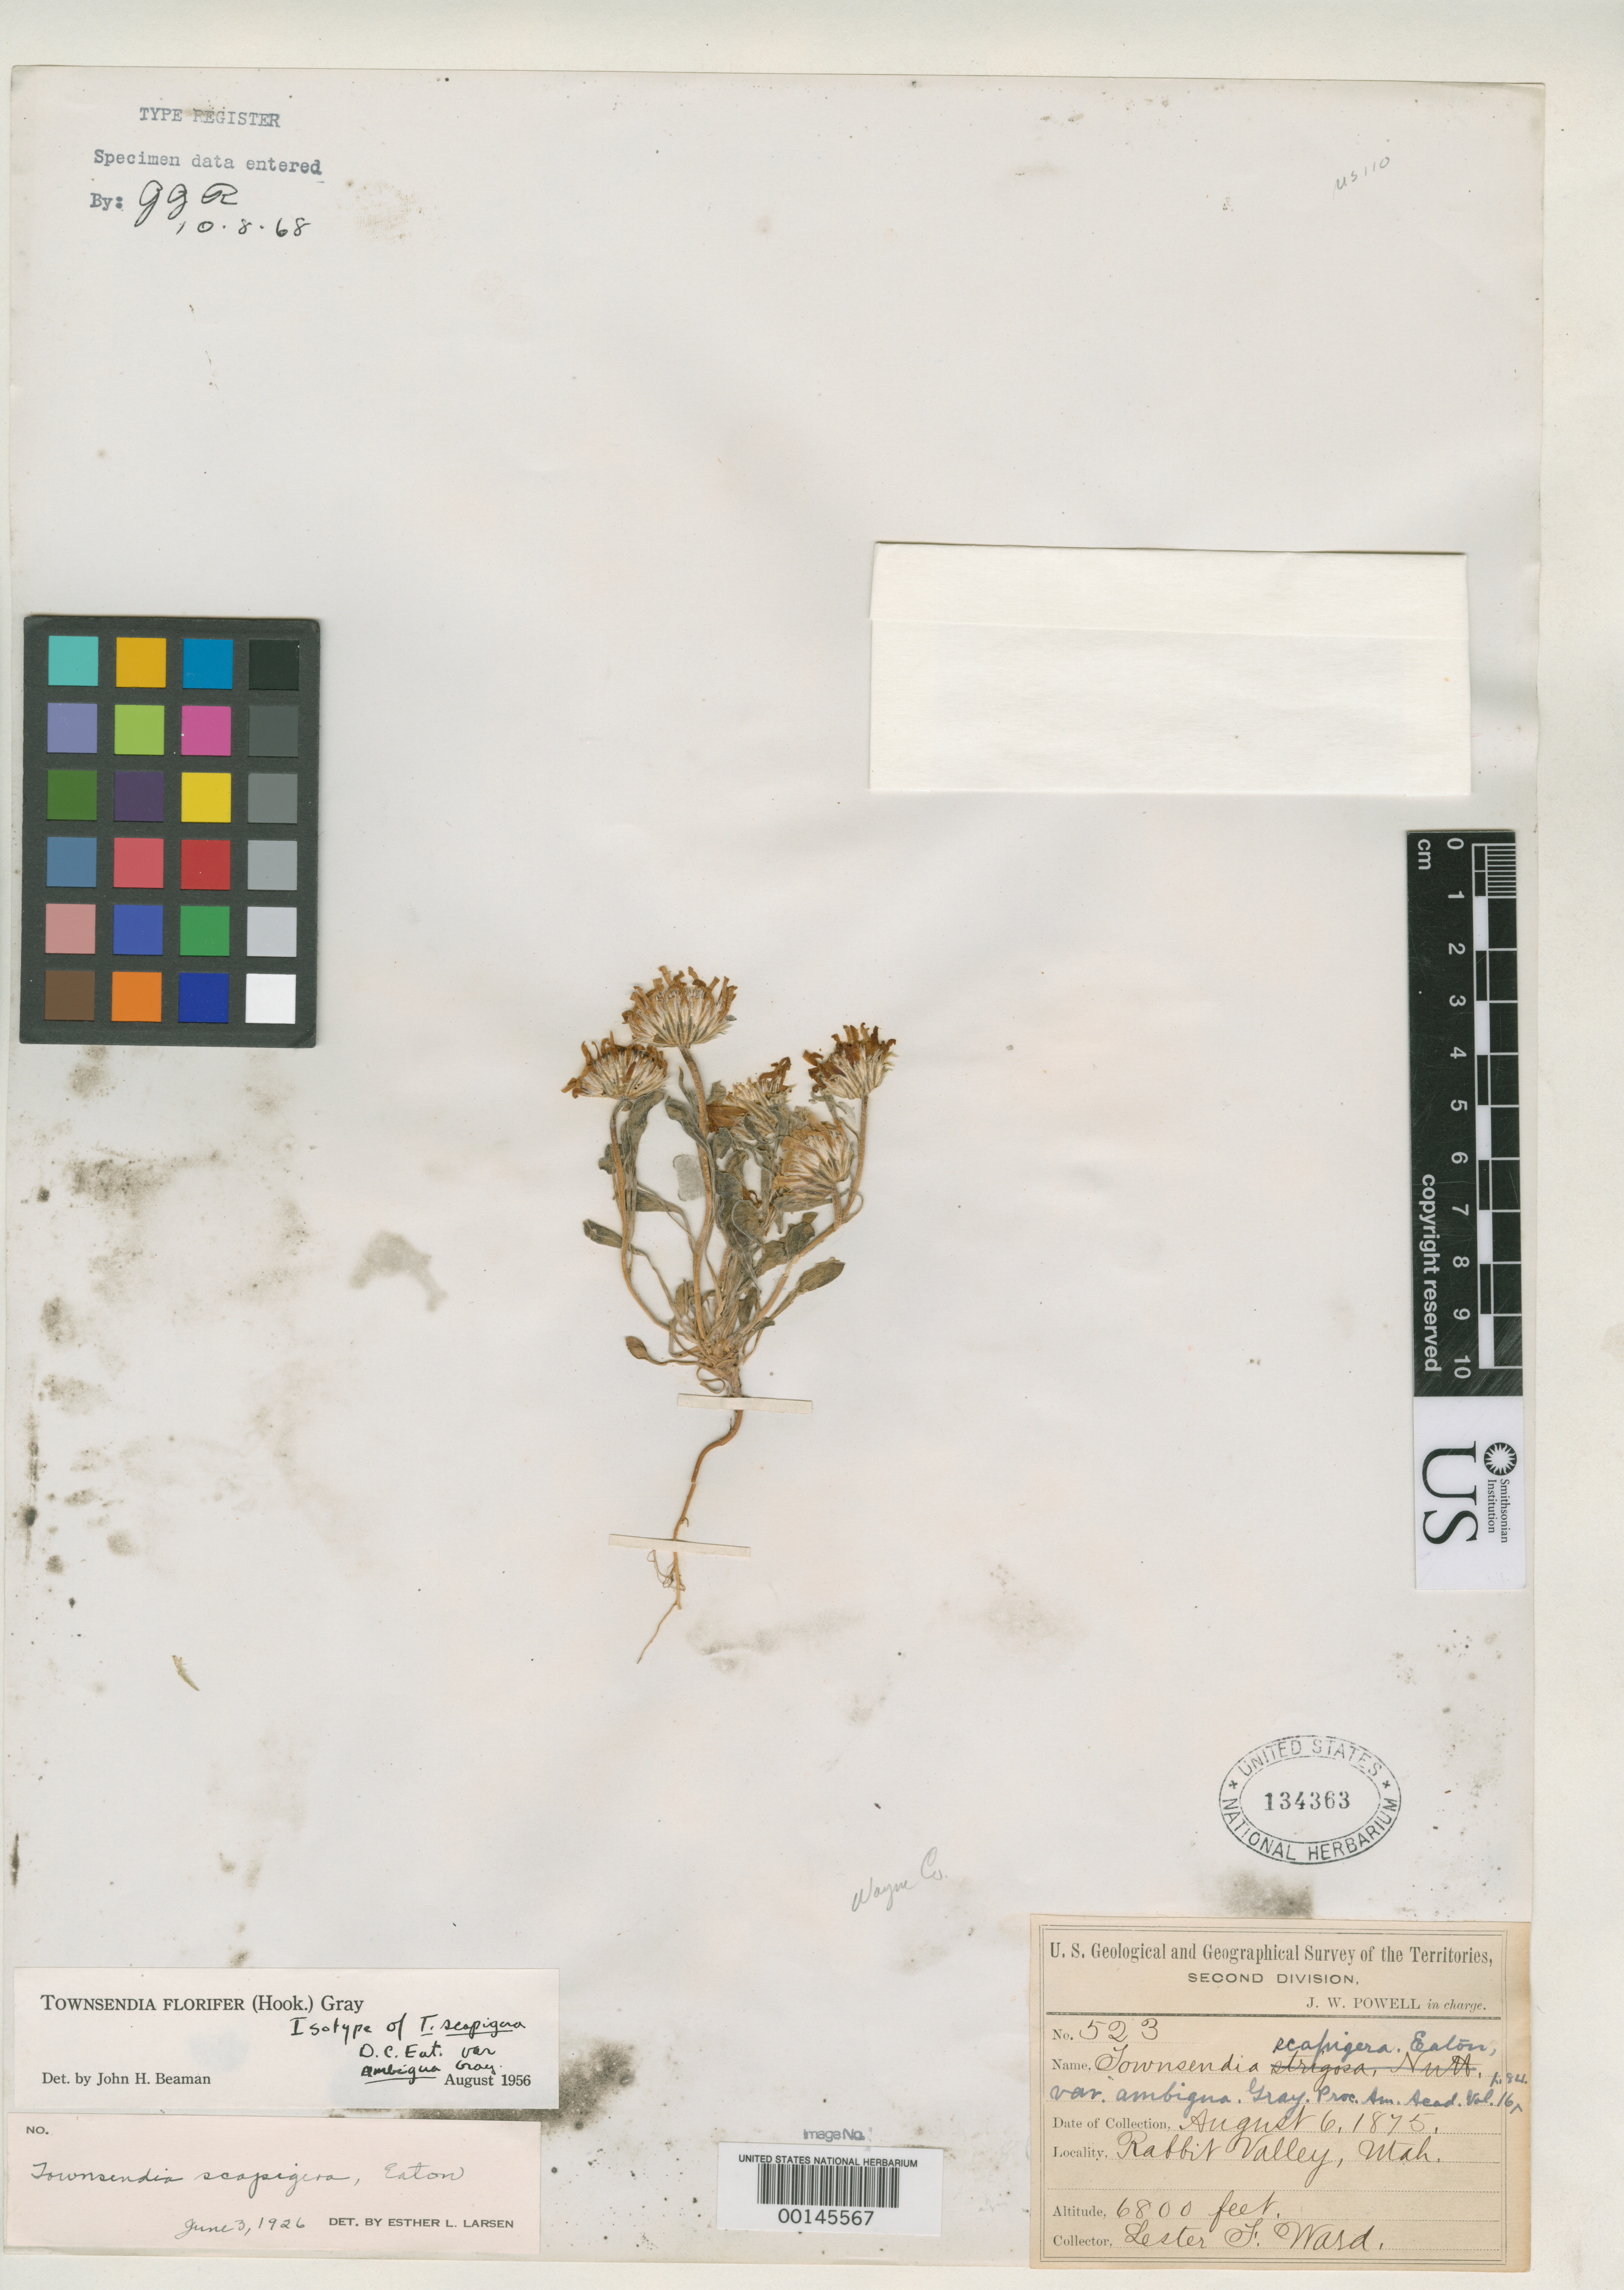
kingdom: Plantae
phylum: Tracheophyta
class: Magnoliopsida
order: Asterales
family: Asteraceae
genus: Townsendia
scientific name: Townsendia scapigera var. ambigua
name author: A. Gray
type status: Isotype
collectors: L. F. Ward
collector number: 523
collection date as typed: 06 Aug 1875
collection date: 1875-08-06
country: United States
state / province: Utah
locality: Rabbit Valley.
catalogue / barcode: US 134363